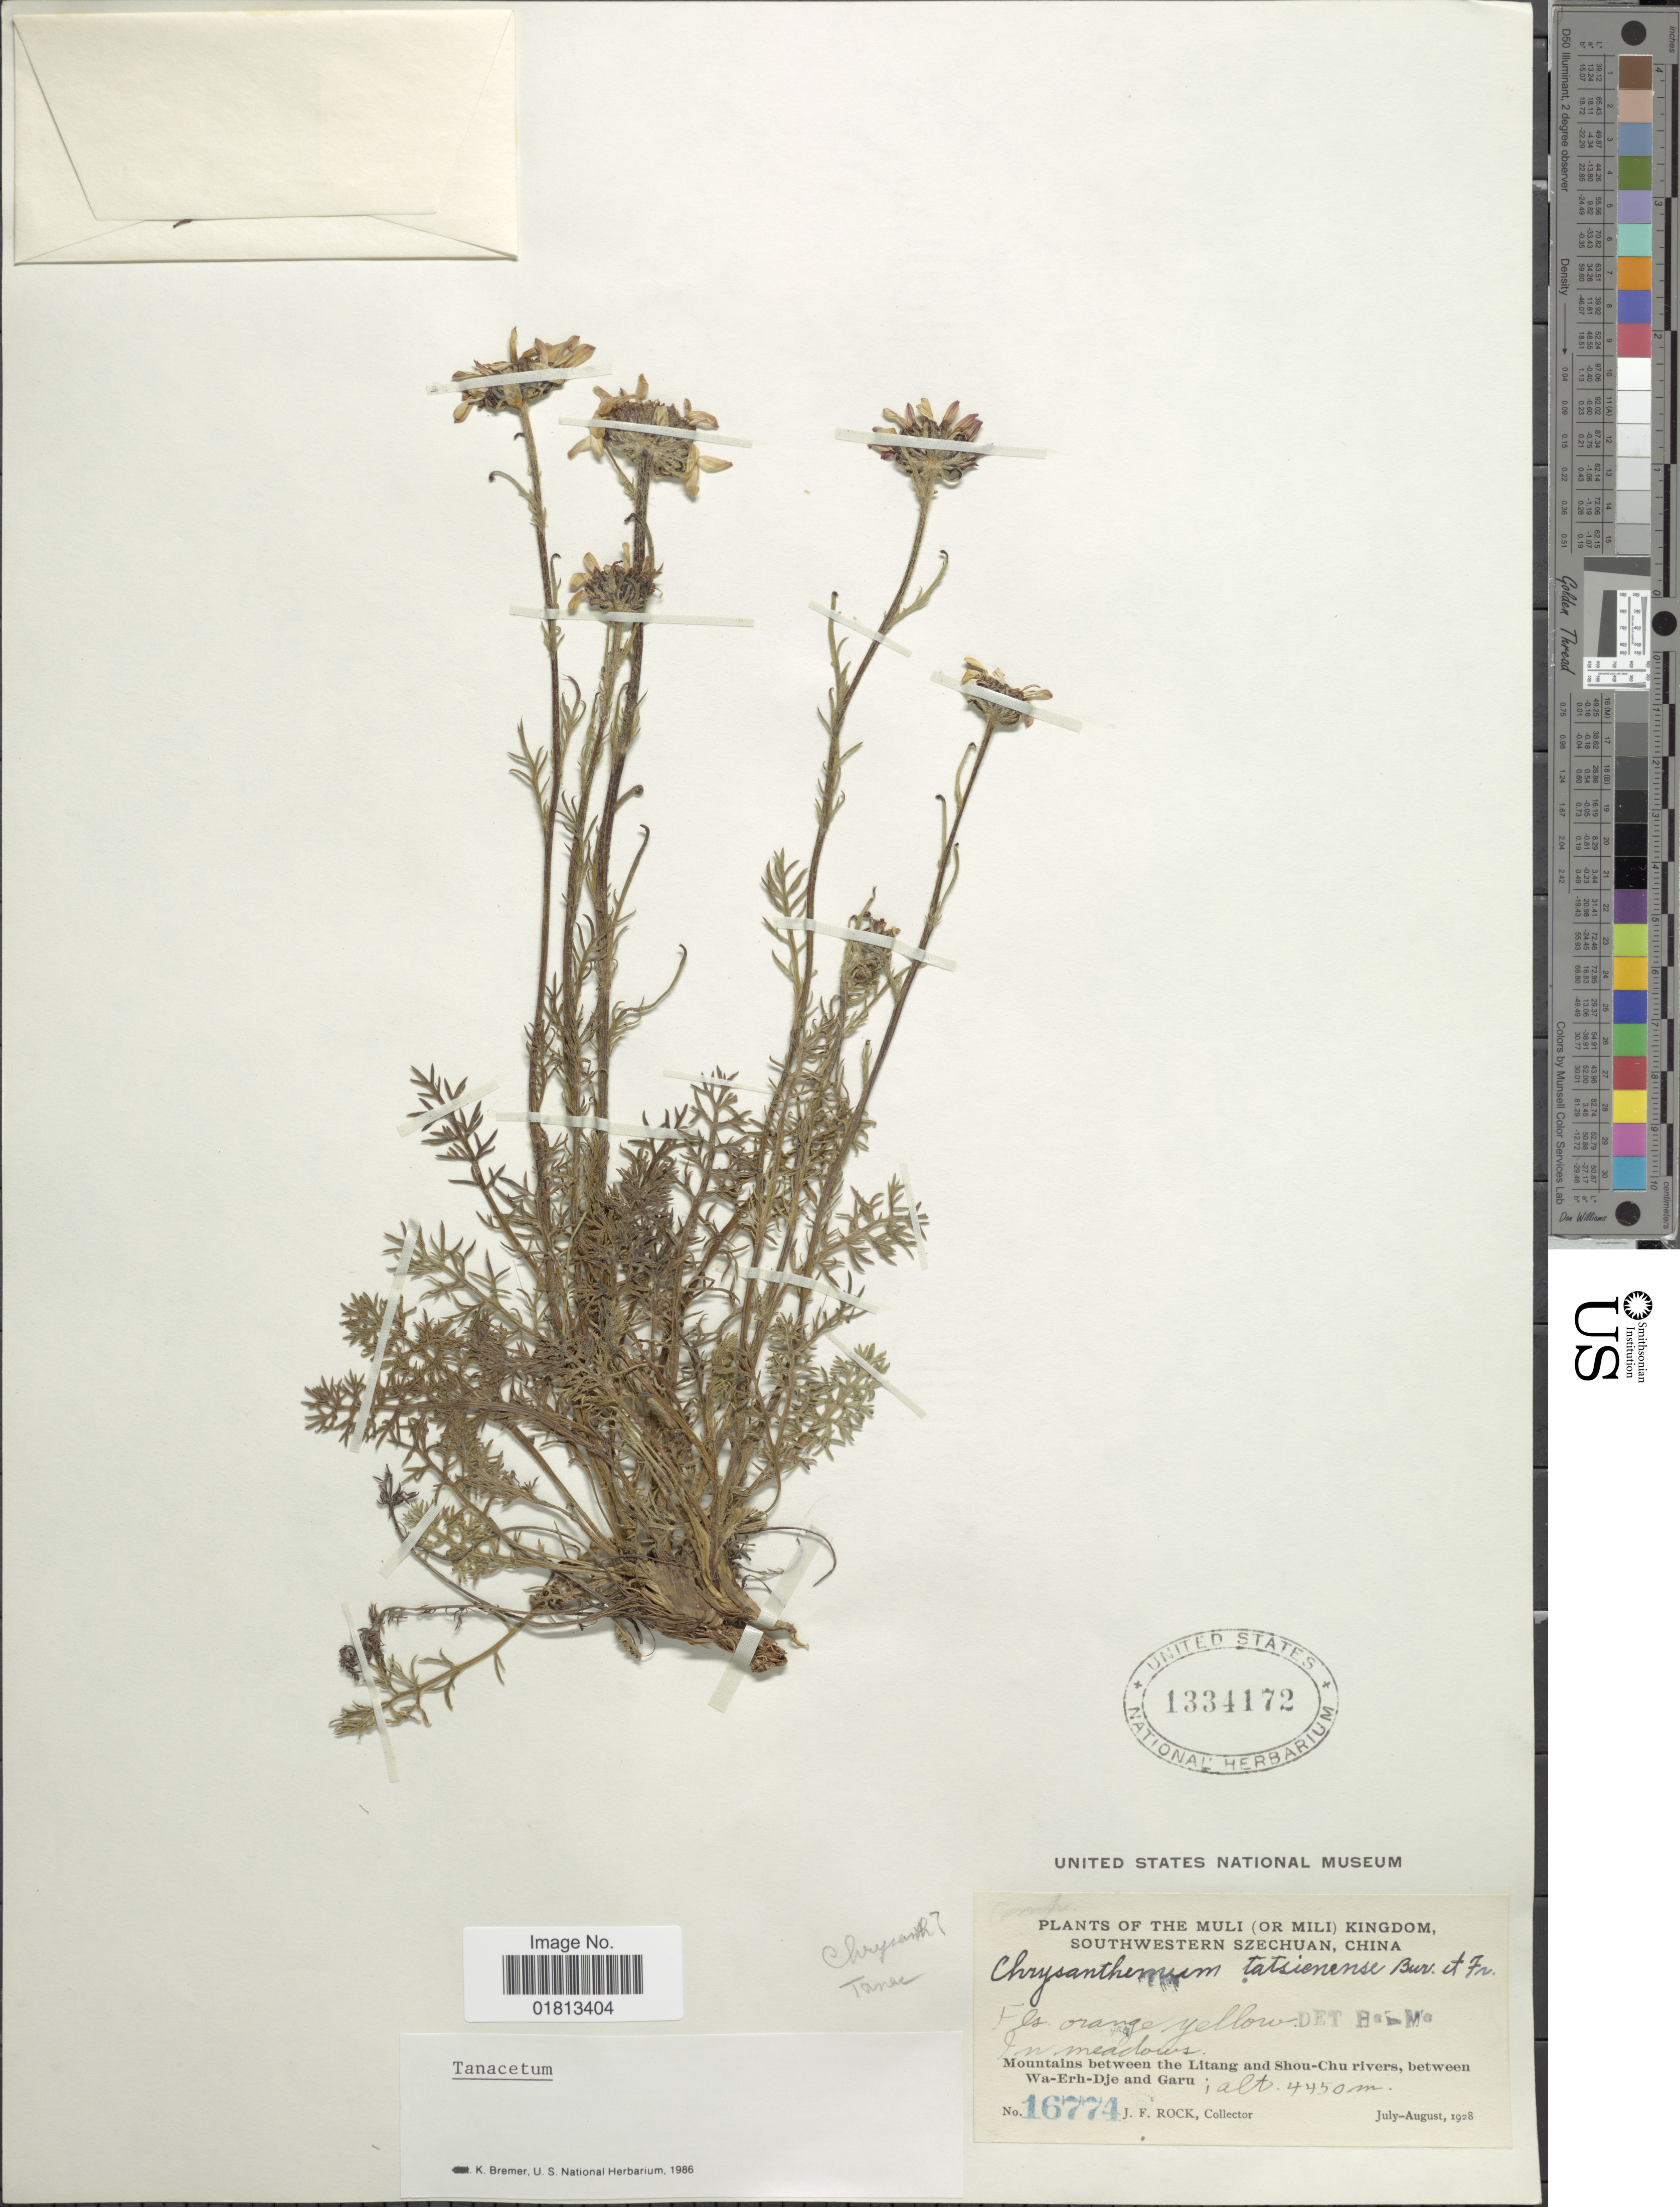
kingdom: Plantae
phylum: Tracheophyta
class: Magnoliopsida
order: Asterales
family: Asteraceae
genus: Tanacetum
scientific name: Tanacetum tatsienensis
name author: (Bureau & Franch.) K. Bremer & Humphries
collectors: J. Rock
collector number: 16774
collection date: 1928-07/1928-08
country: China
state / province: Sichuan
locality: The Muli (or MIli) Kingdom, Southwestern Szechuan, Mountains between the Litang and Shou-Chu rivers, between Wa-Erh-Dje and Garu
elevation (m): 4450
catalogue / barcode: US 1334172